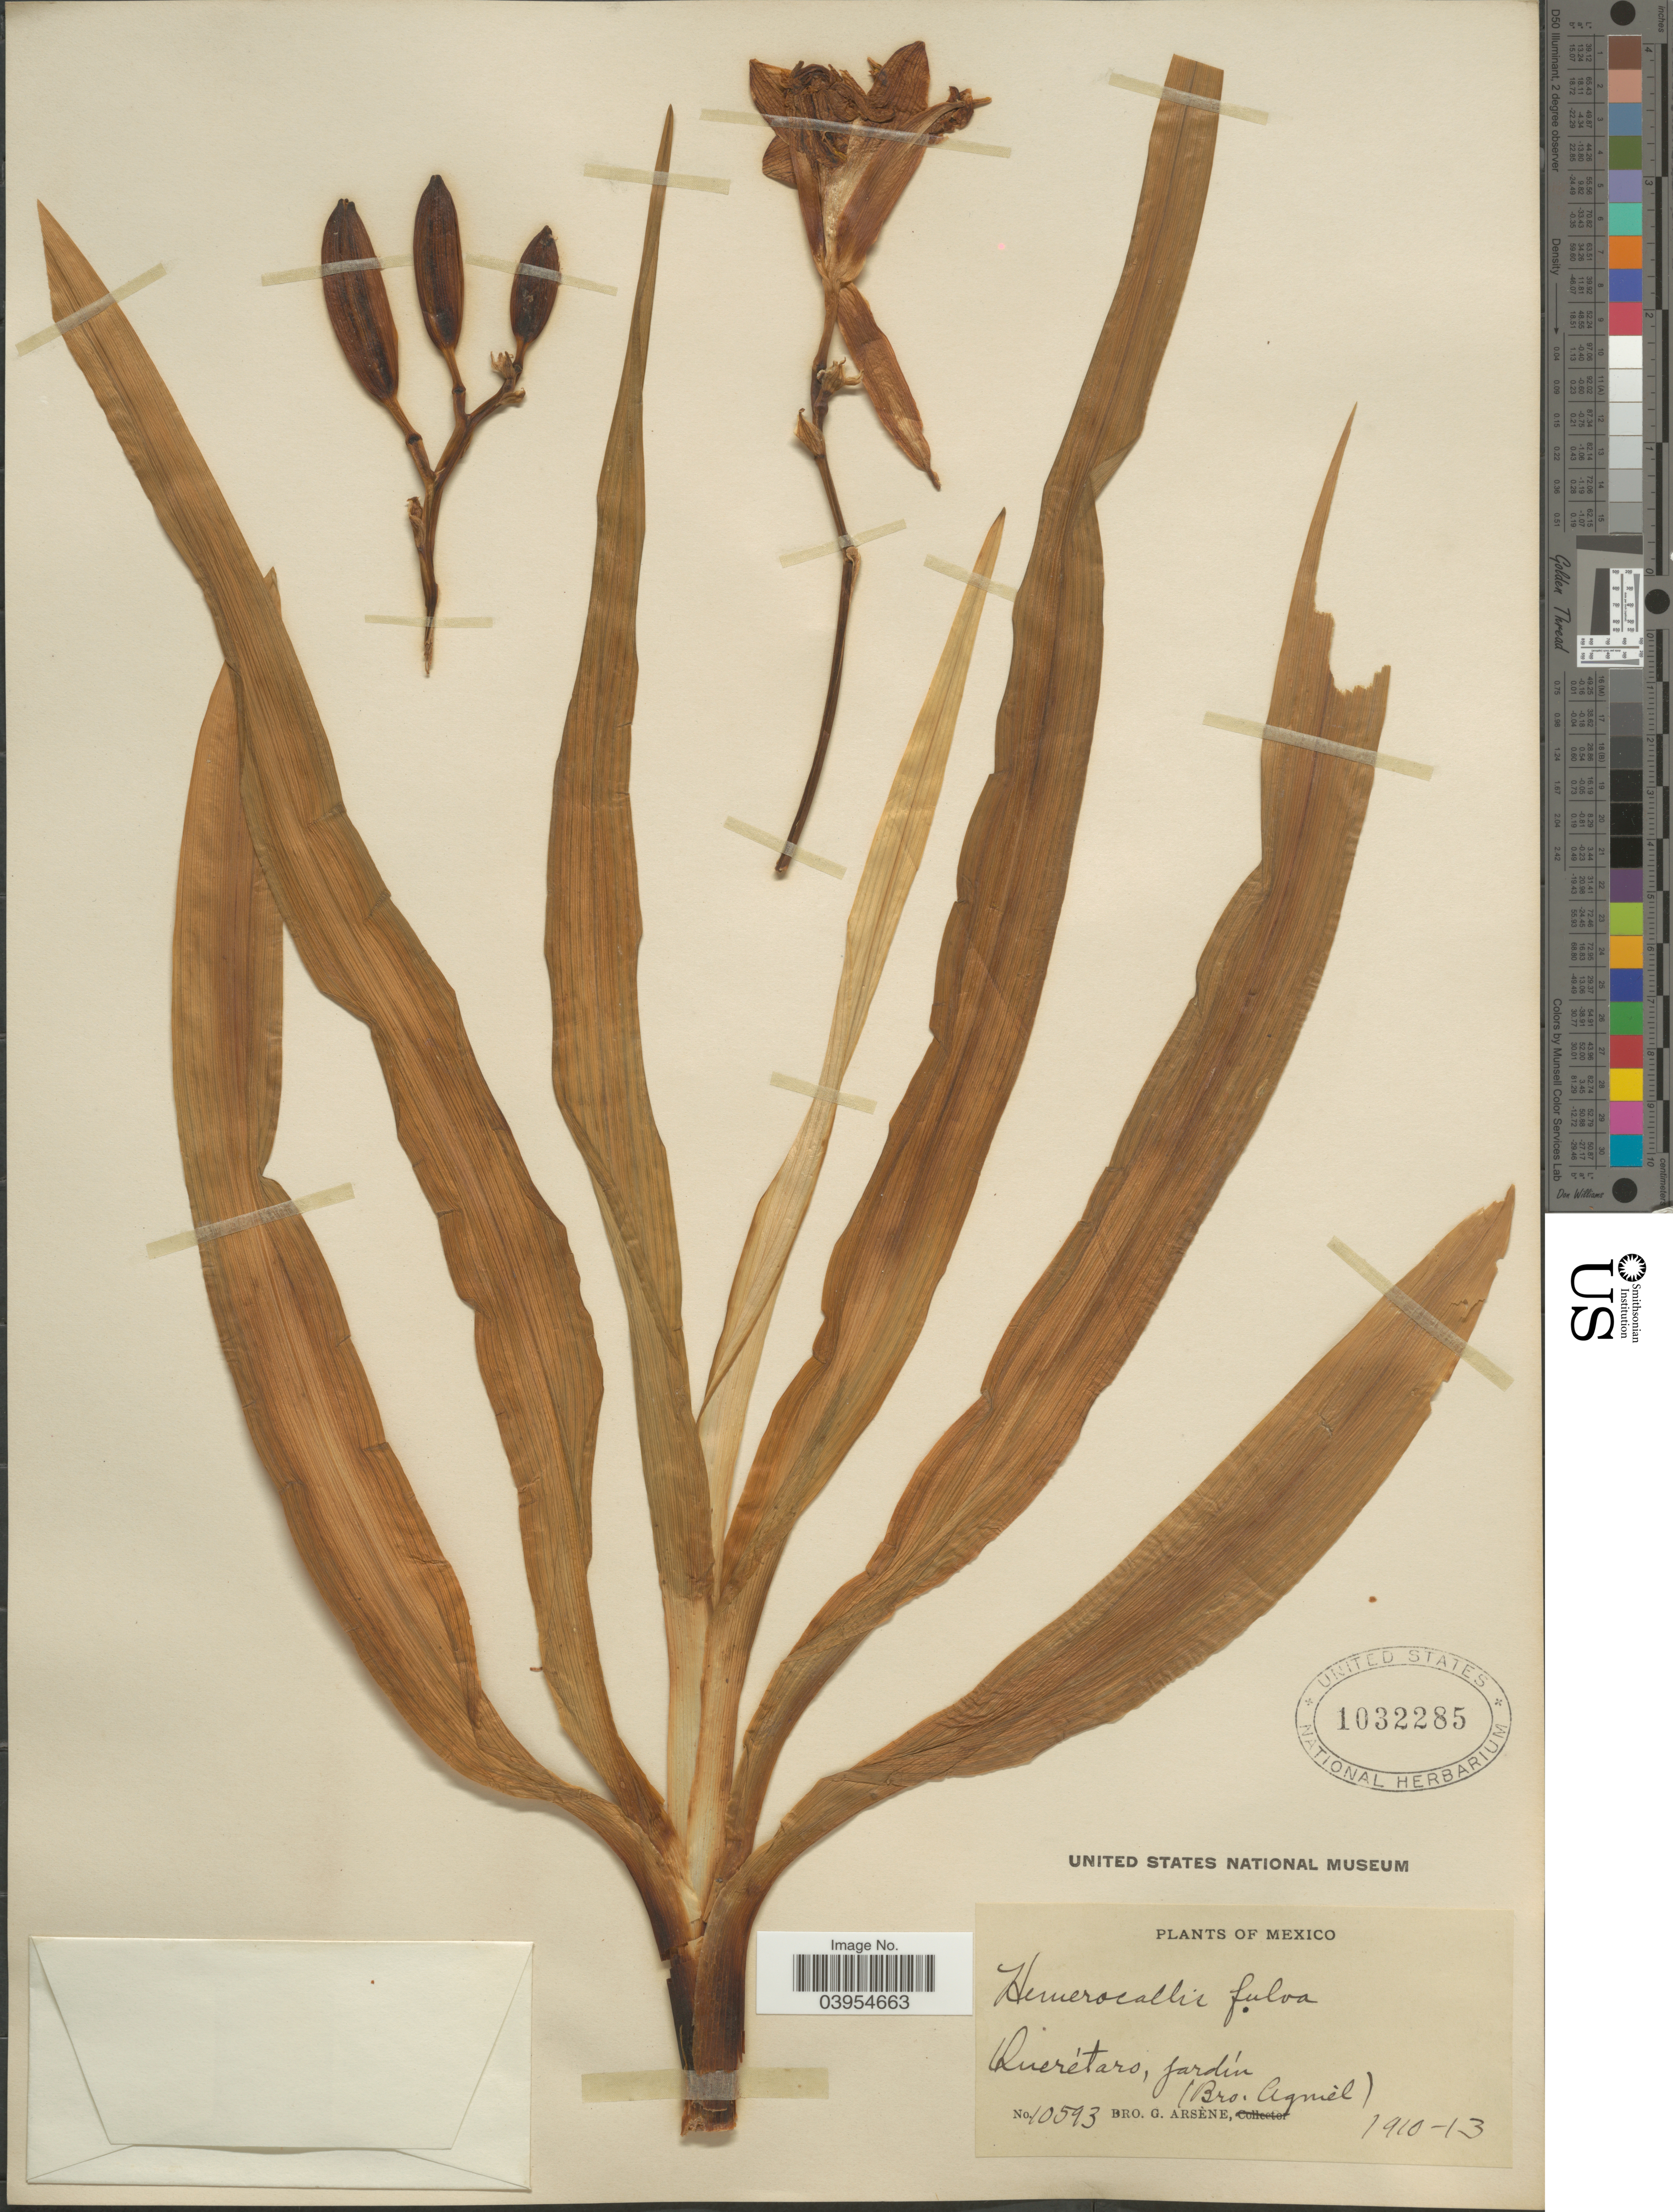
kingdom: Plantae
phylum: Tracheophyta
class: Liliopsida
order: Asparagales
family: Asphodelaceae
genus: Hemerocallis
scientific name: Hemerocallis fulva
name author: L.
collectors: Bro. G. Arsène & Bro. Agniel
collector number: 10593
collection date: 1910/1913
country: Mexico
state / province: Querétaro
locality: Jardín.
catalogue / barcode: US 1032285